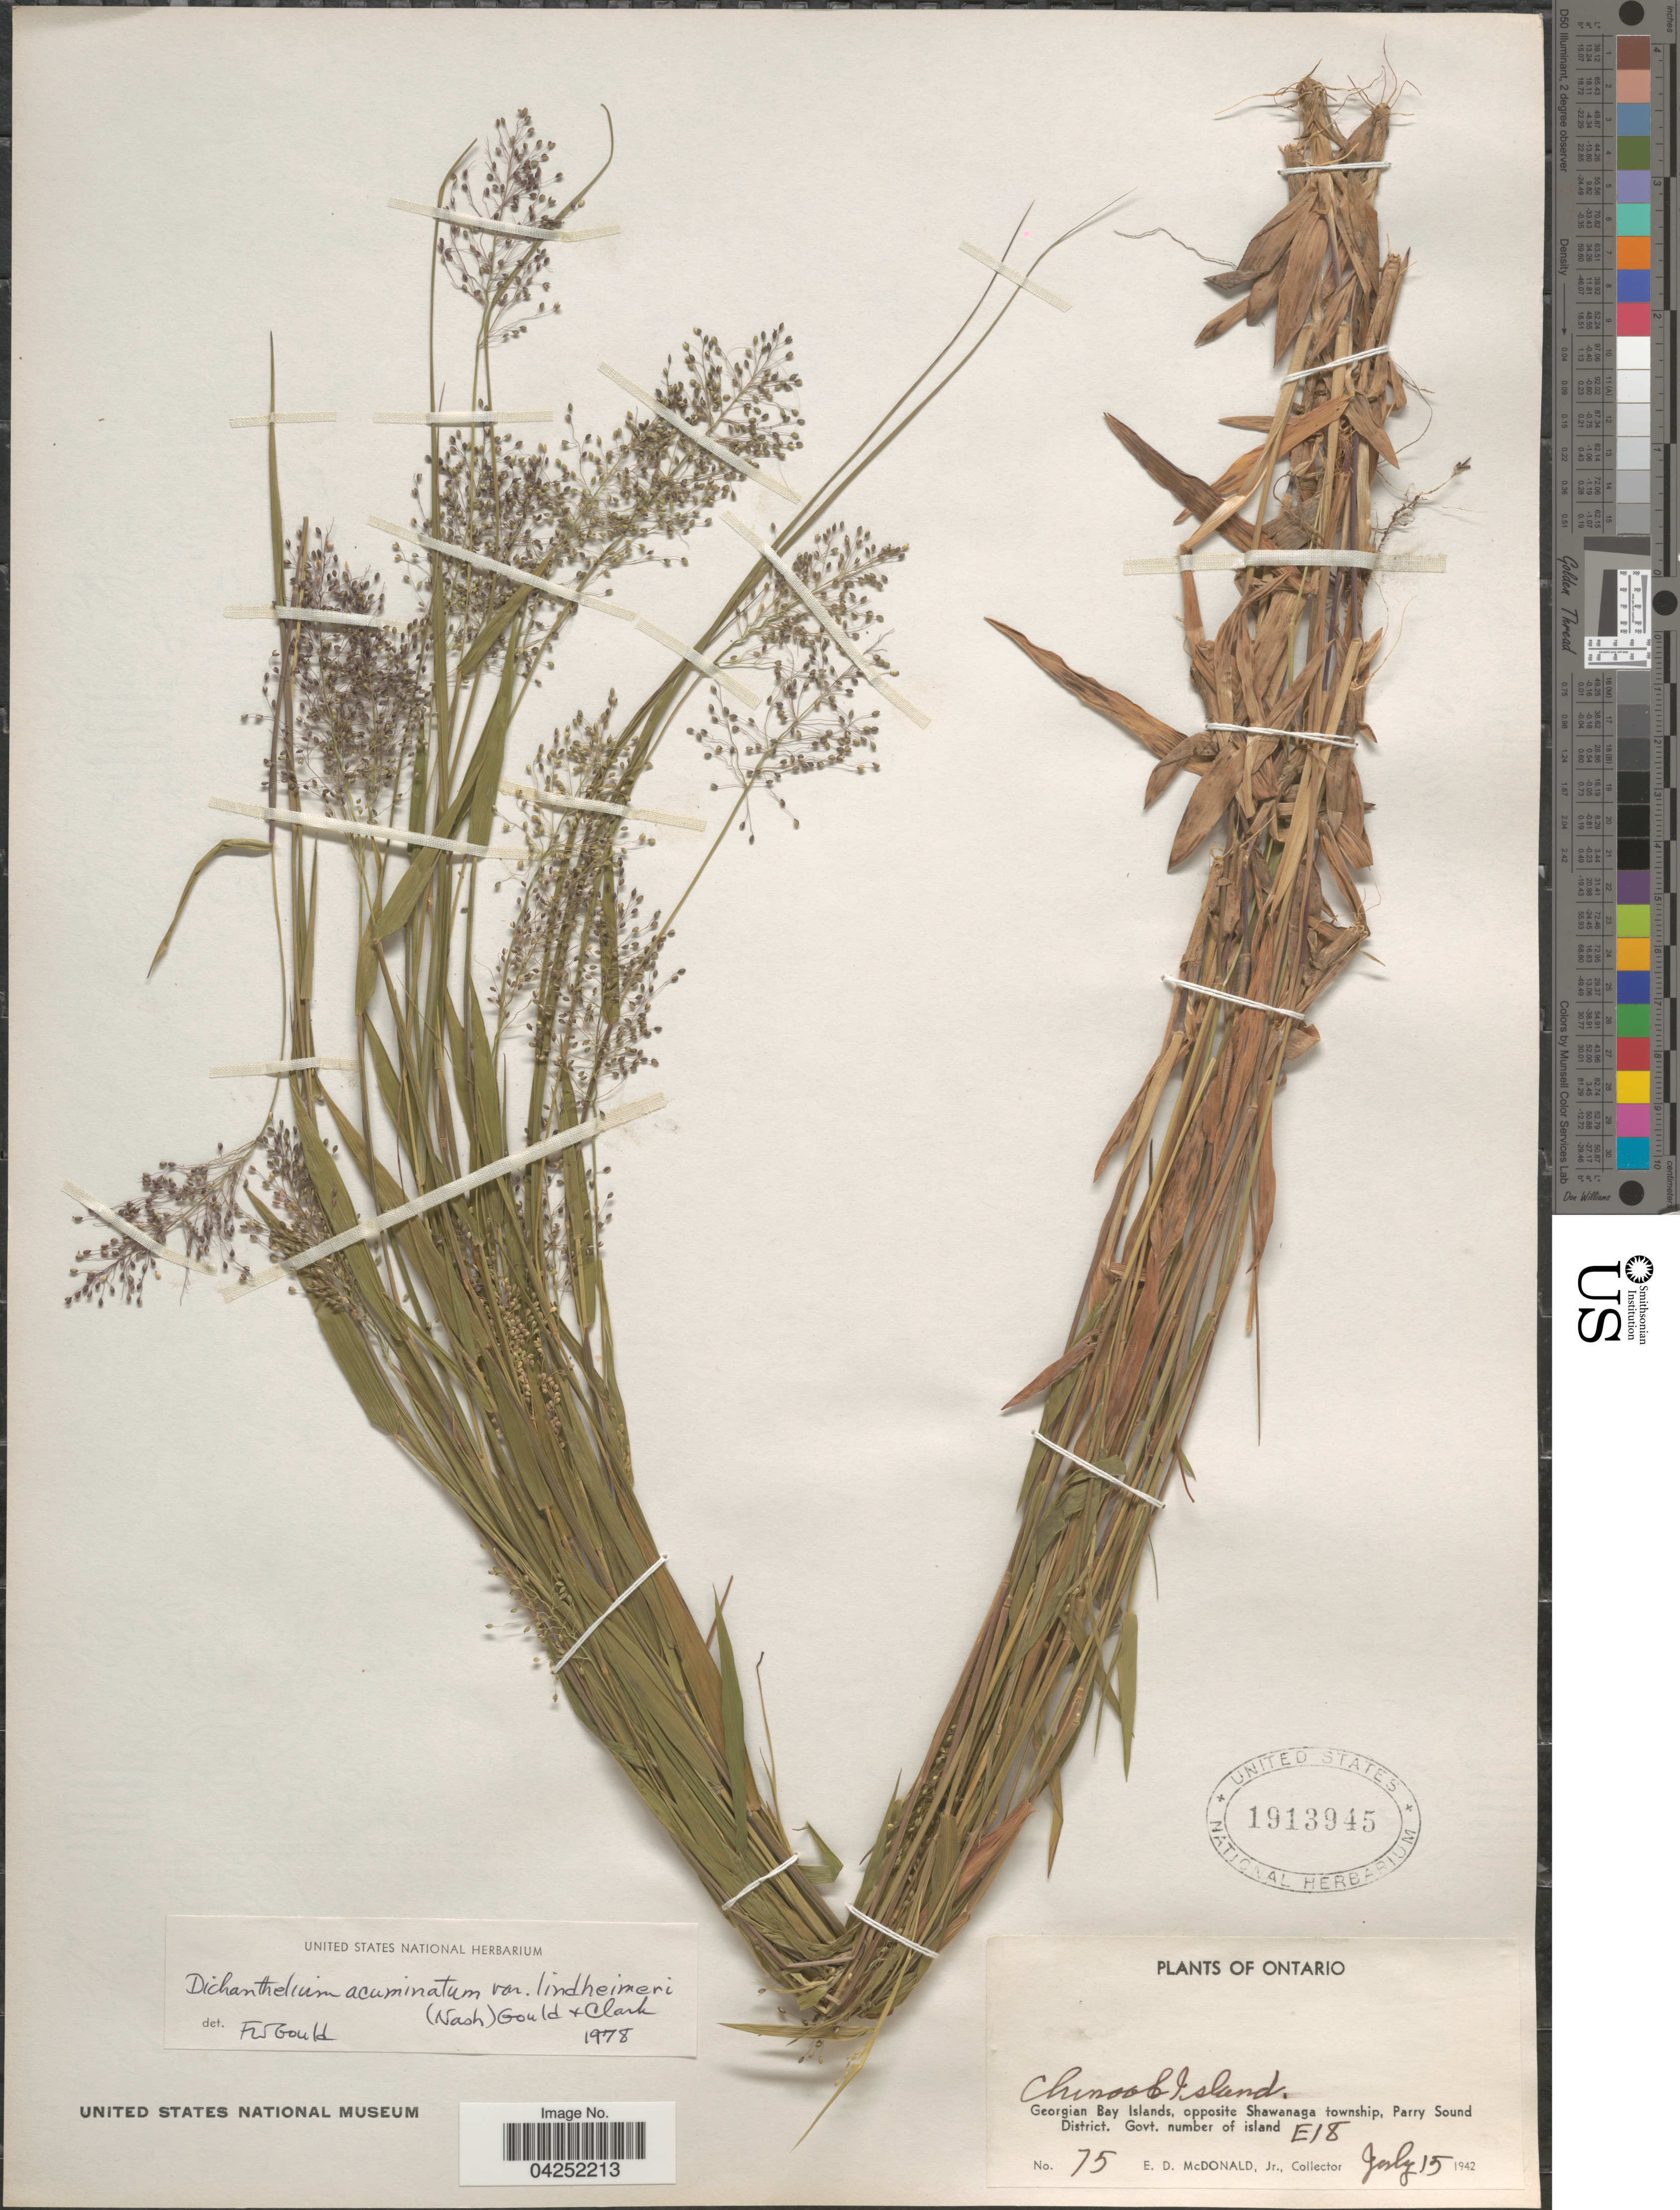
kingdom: Plantae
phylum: Tracheophyta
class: Liliopsida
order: Poales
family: Poaceae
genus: Dichanthelium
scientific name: Dichanthelium acuminatum var. lindheimeri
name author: (Nash) Gould & C.A. Clark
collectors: E. D. McDonald Jr.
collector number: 75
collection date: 1942-07-15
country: Canada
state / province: Ontario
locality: Chinoob Is. Georgian Bay Islands, opposite Shawanaga township, Parry Sound District. Govt. number of island E18.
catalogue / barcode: US 1913945